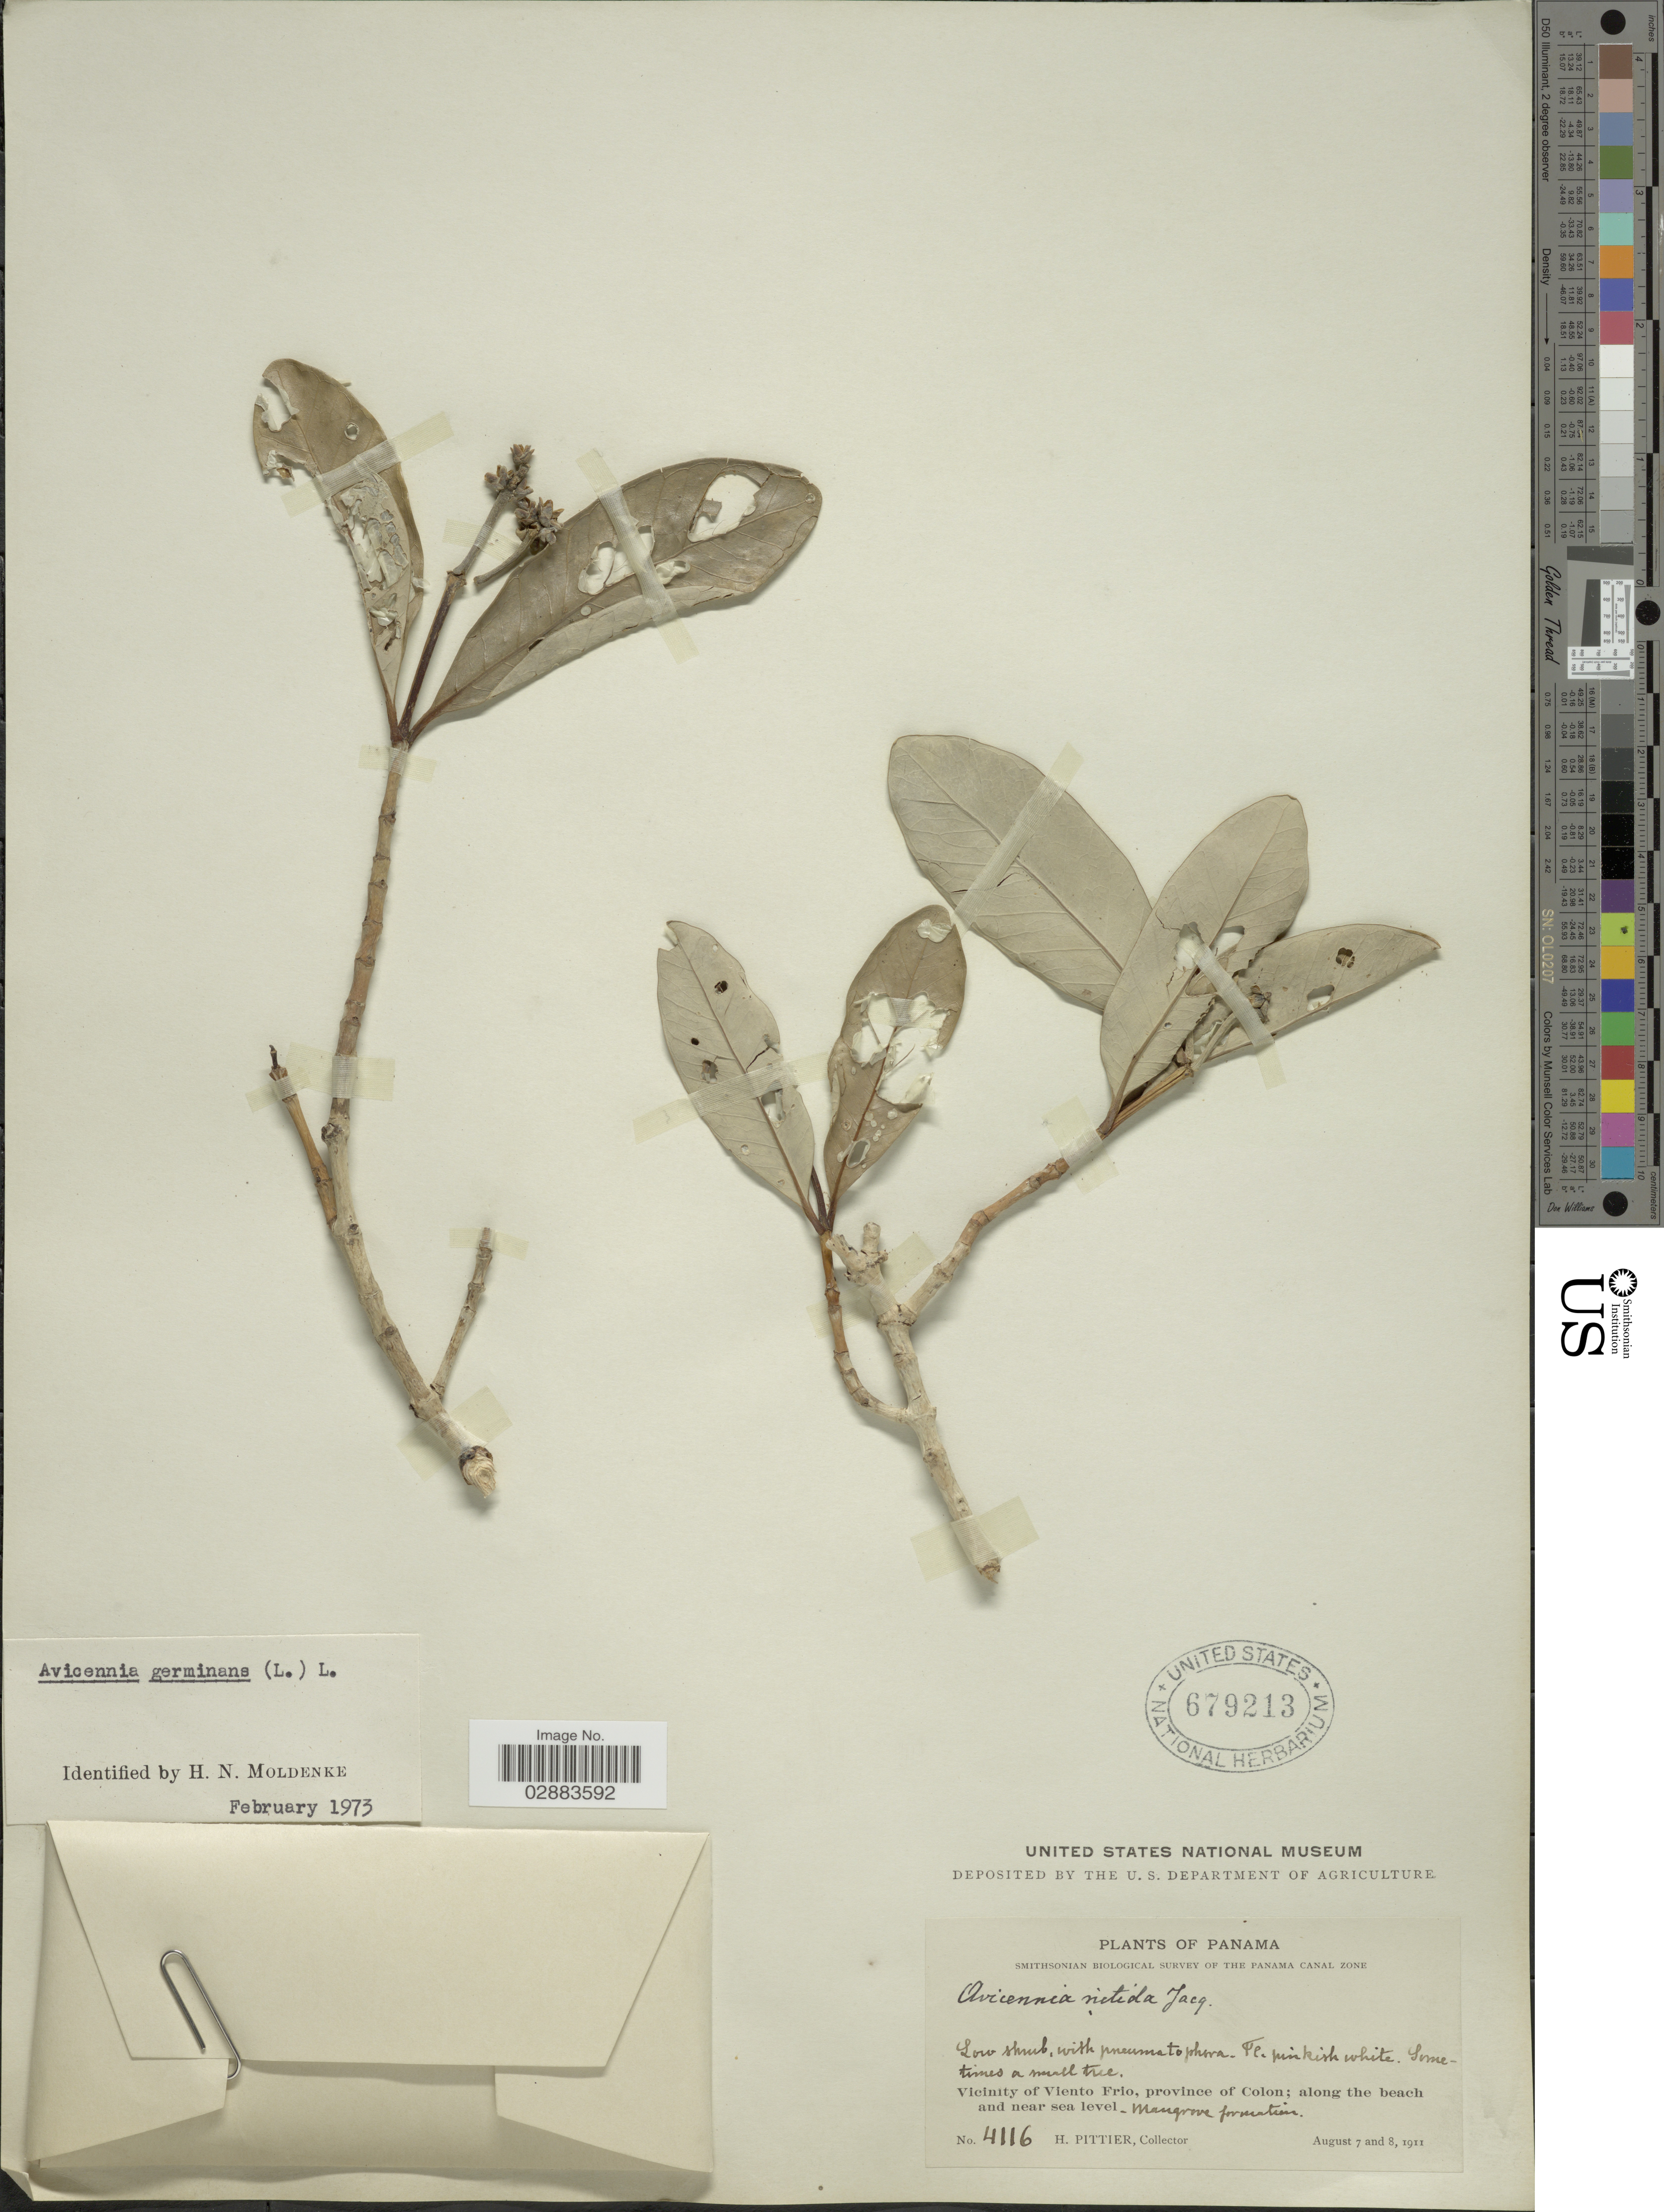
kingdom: Plantae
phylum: Tracheophyta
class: Magnoliopsida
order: Lamiales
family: Acanthaceae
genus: Avicennia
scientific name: Avicennia germinans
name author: (L.) L.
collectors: H. F. Pittier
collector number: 4116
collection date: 1911-08-07/1911-08-08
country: Panama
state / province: Colón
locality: Vicinity of Ciento Frio.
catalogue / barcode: US 679213